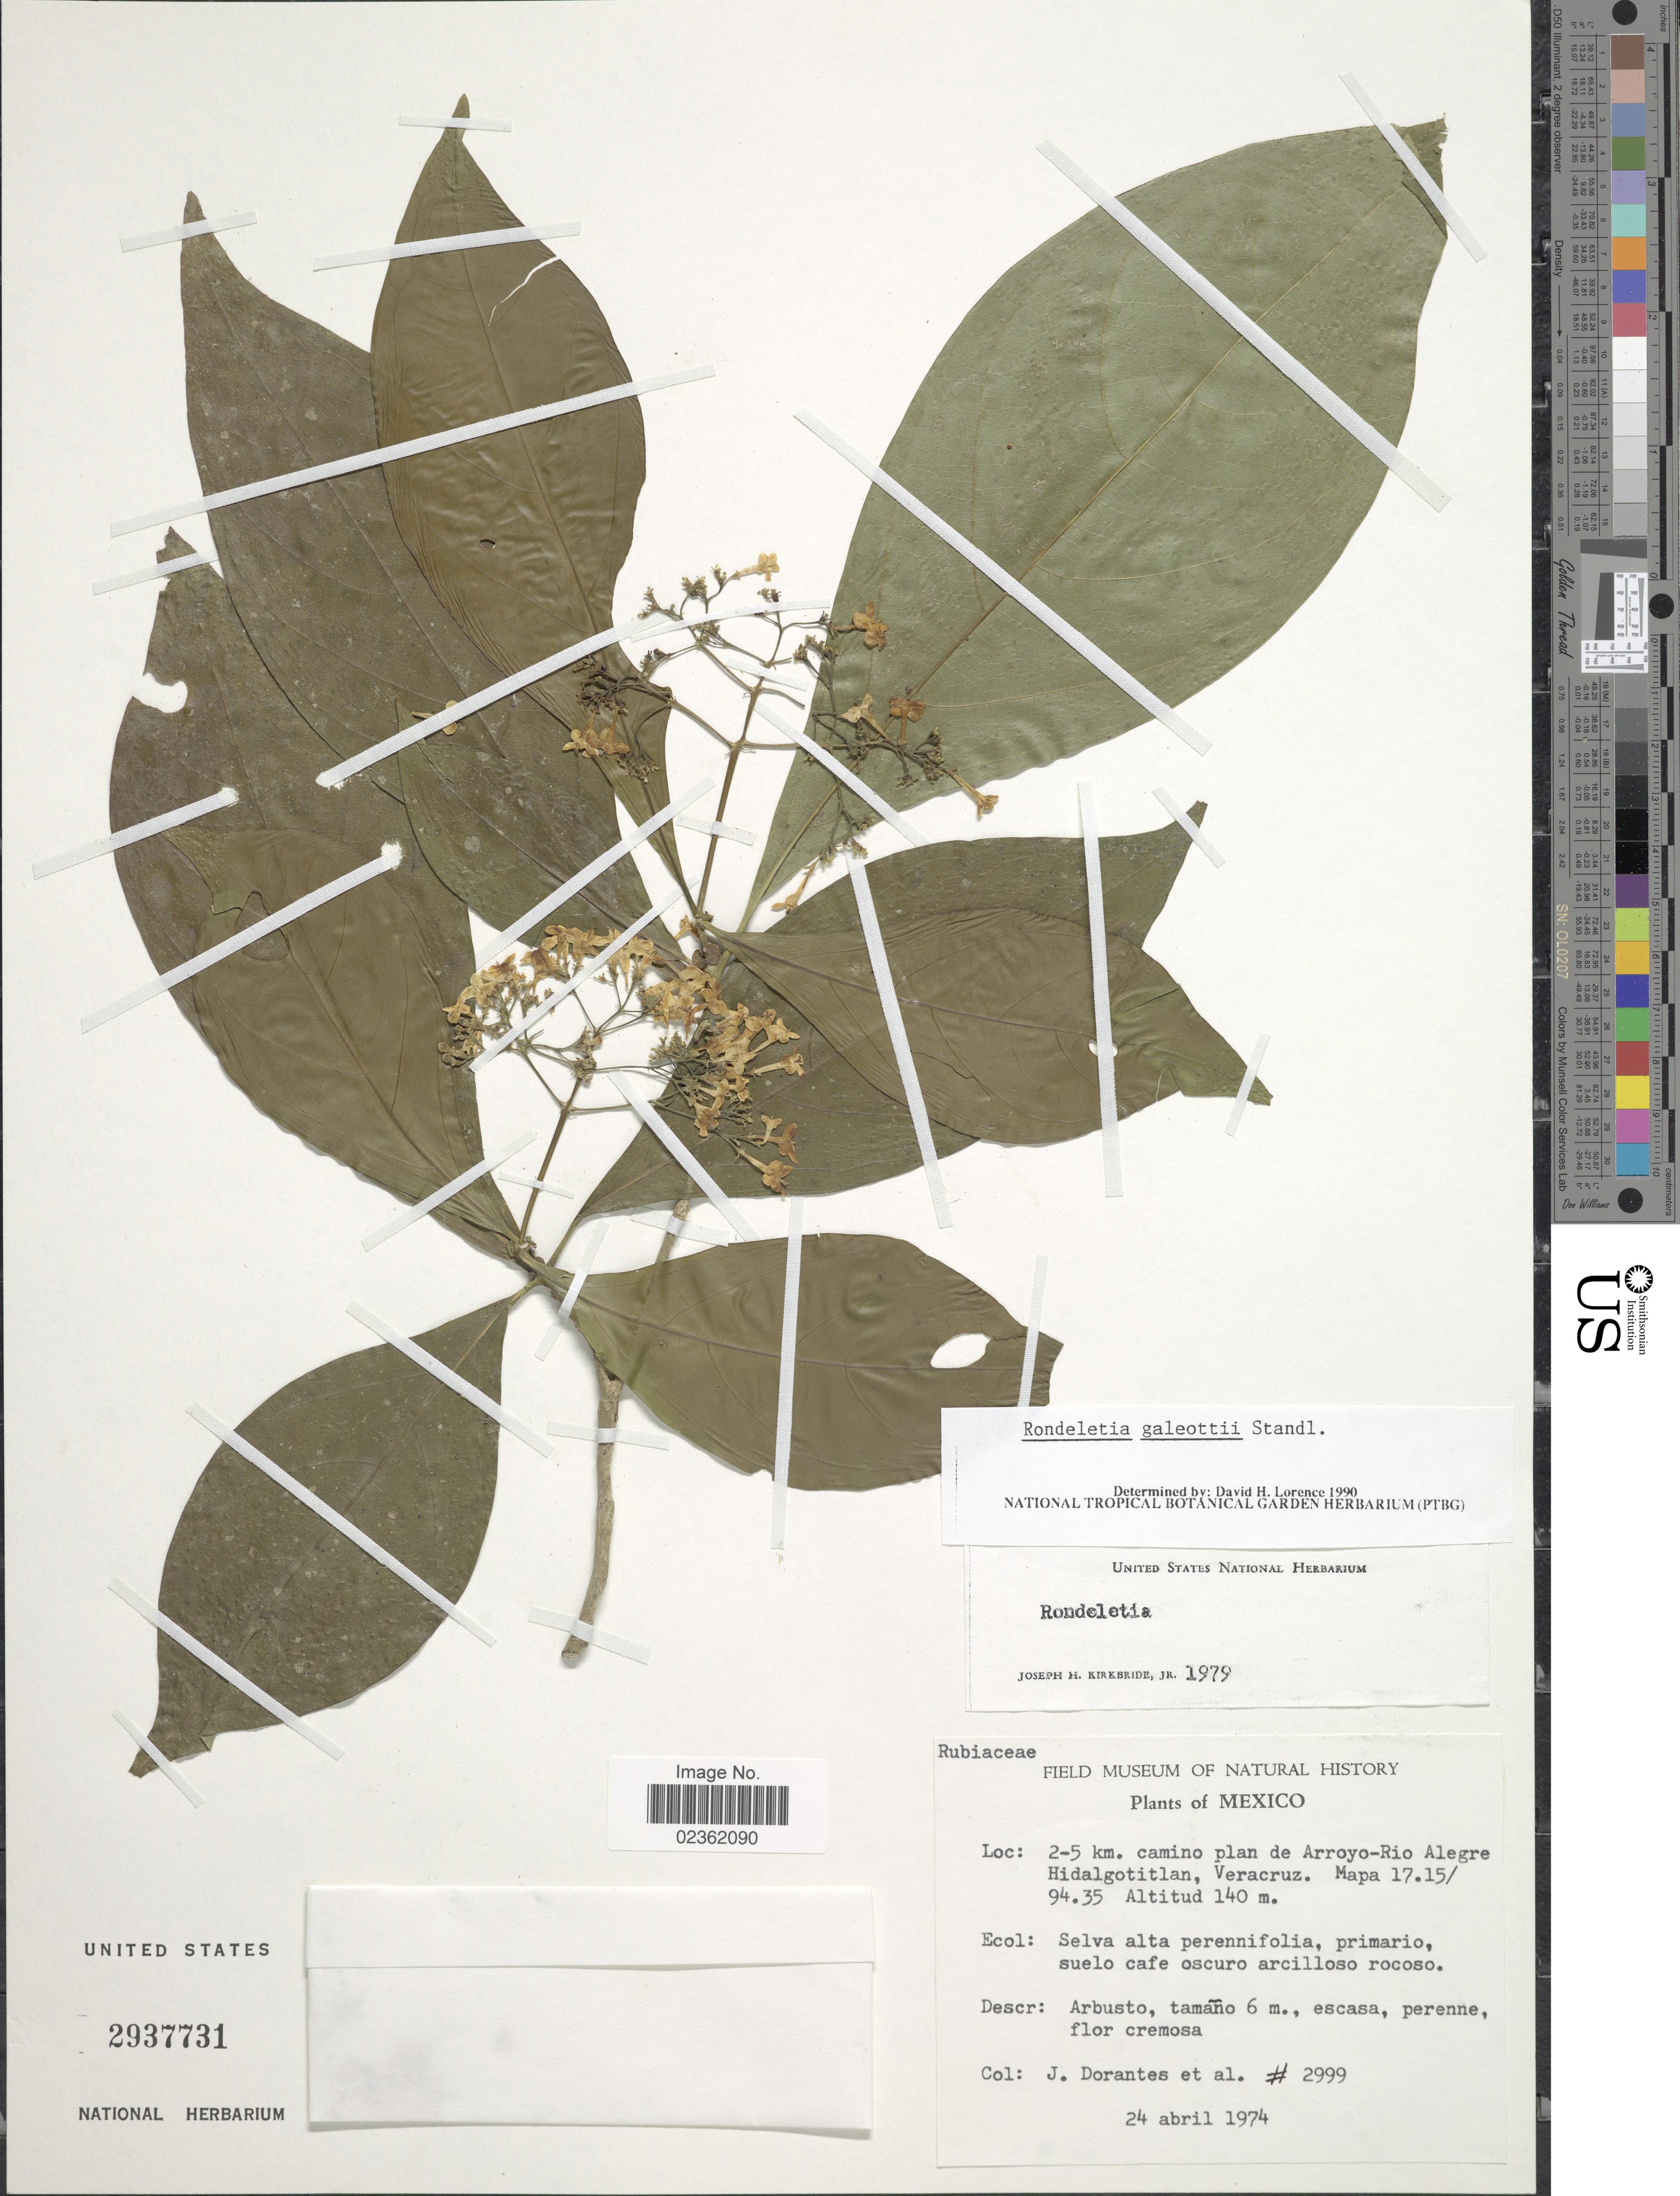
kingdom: Plantae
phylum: Tracheophyta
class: Magnoliopsida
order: Gentianales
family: Rubiaceae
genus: Rondeletia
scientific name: Rondeletia galeottii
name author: Standl.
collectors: J. Dorantes & et al.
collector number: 2999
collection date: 1974-04-24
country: Mexico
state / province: Veracruz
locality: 2-5 km. camino plan de Arroyo-Rio Alegre Hidalgotitlan, Veracruz, Mapa 17.15-94.35.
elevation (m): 140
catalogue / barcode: US 2937731